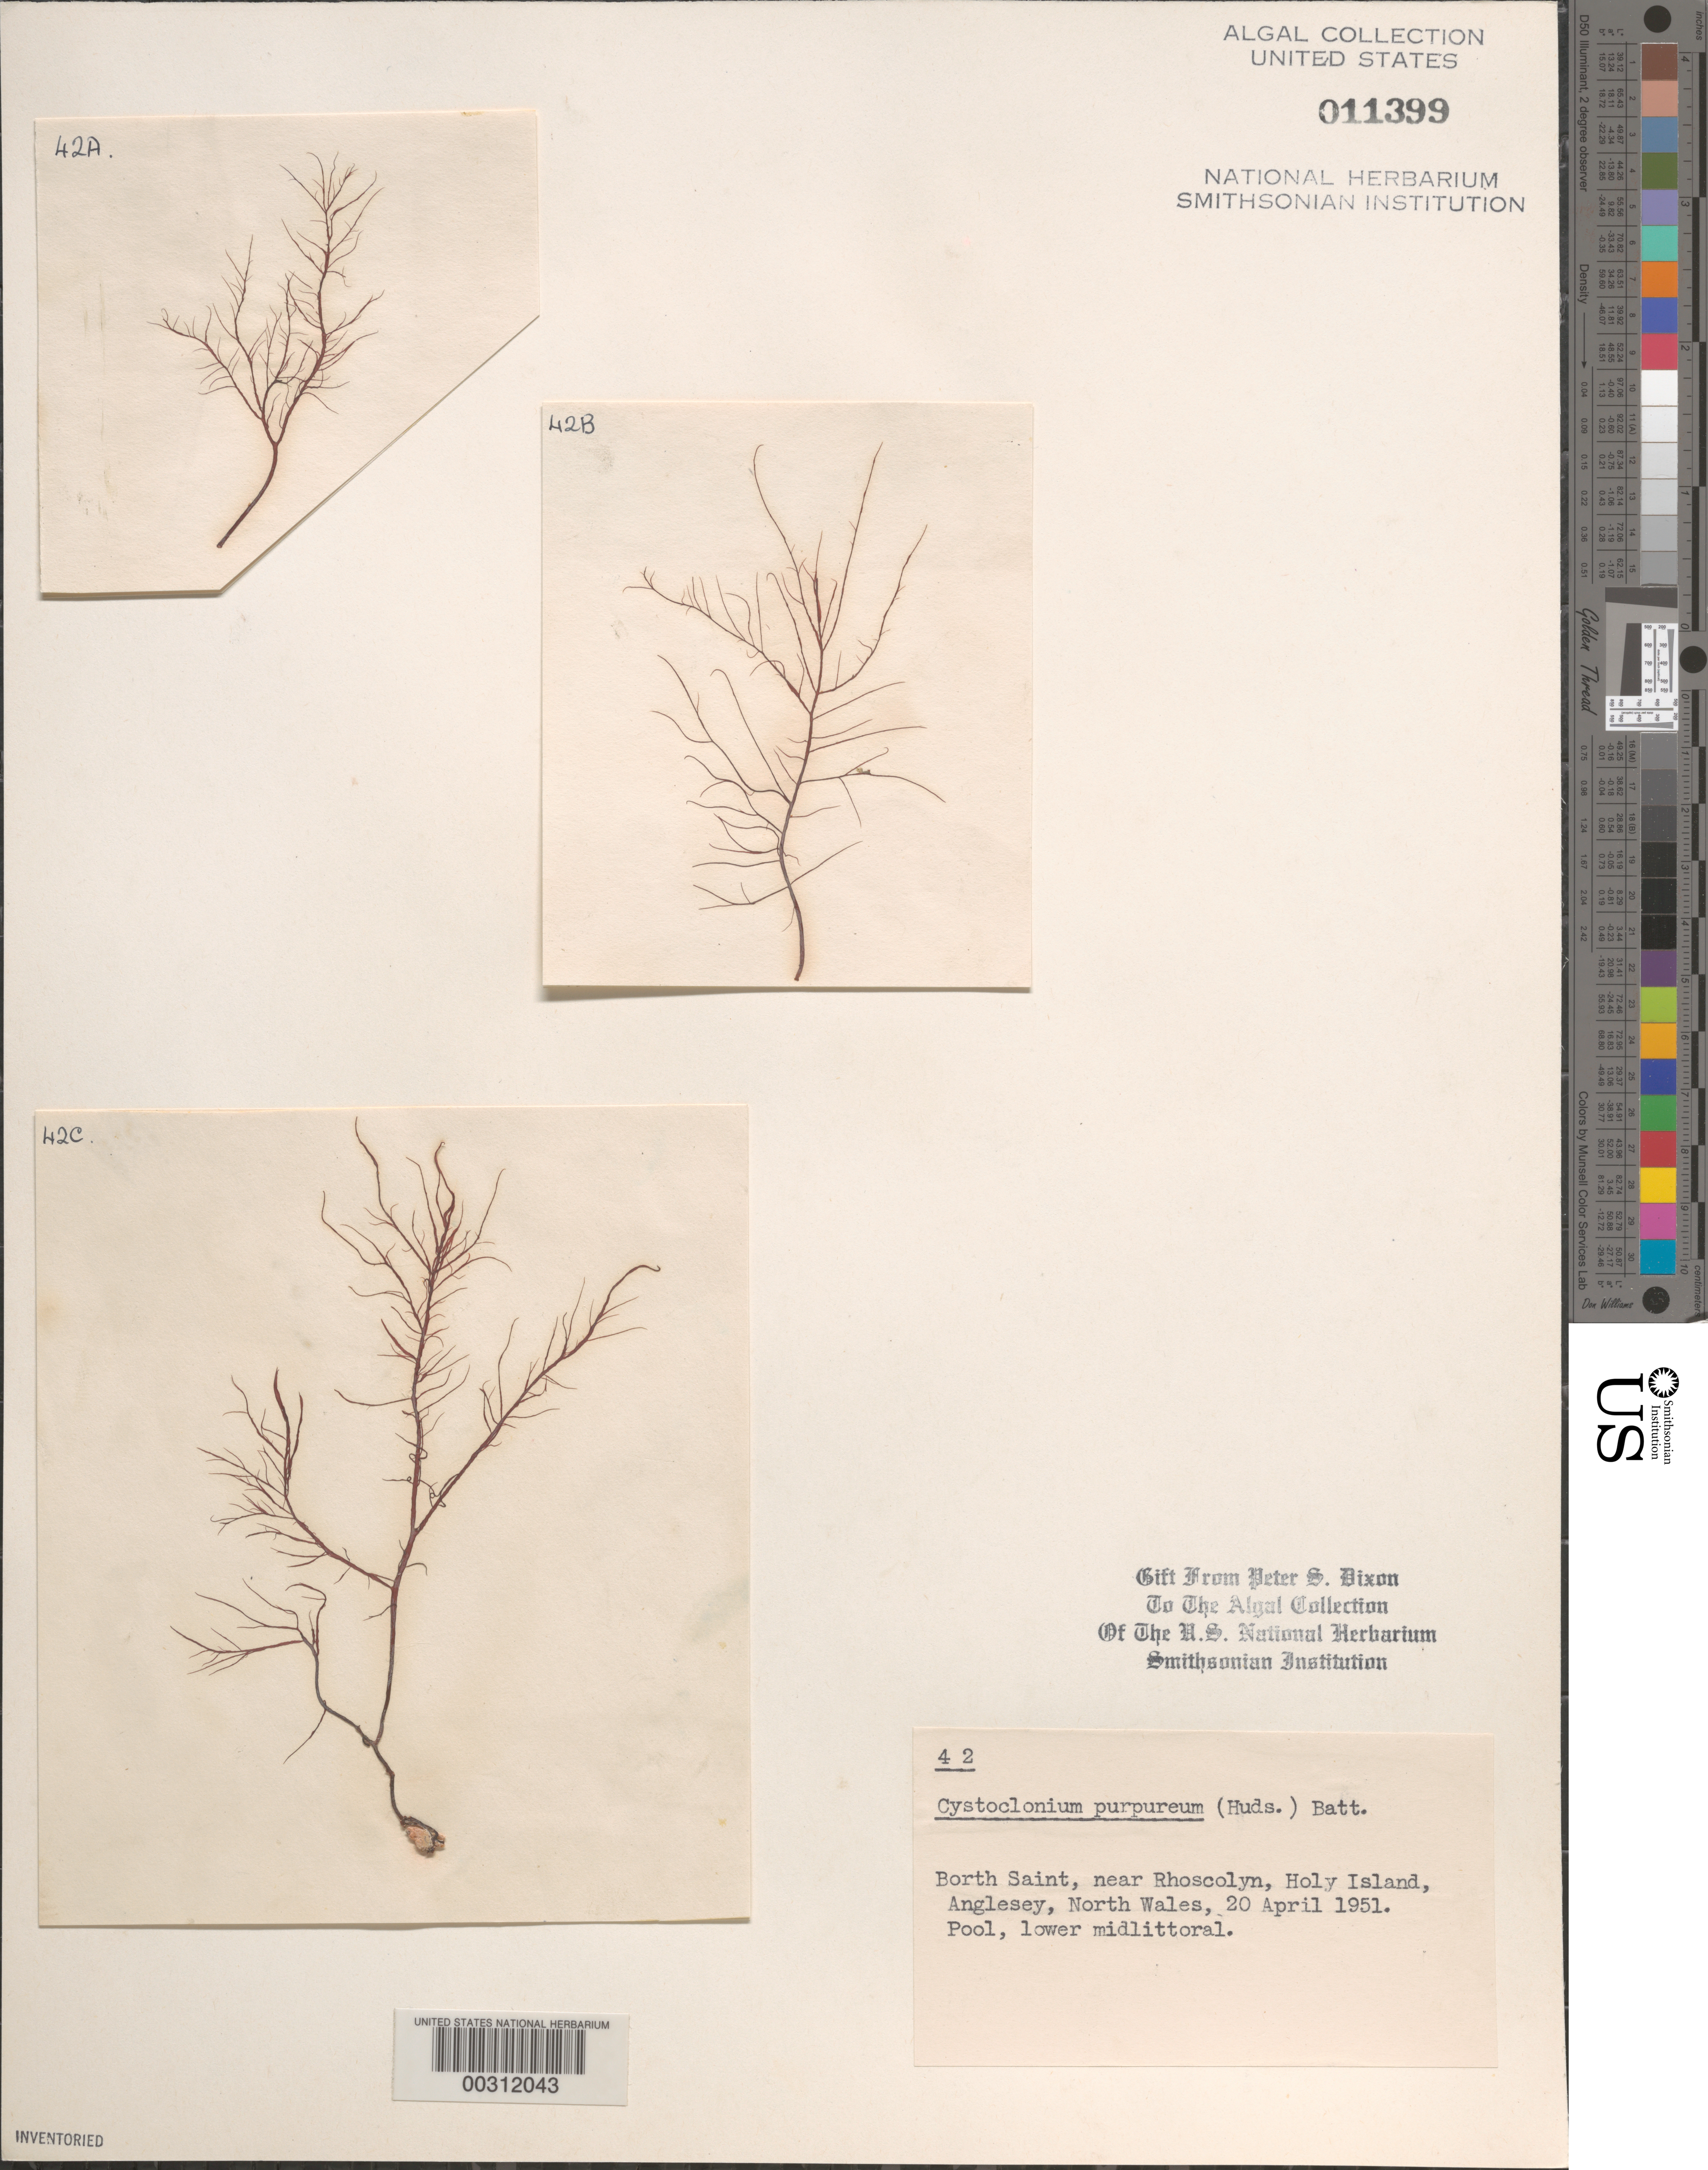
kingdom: Plantae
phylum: Rhodophyta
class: Florideophyceae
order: Gigartinales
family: Cystocloniaceae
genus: Cystoclonium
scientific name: Cystoclonium purpureum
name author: (Huds.) Batters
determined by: Dixon, P. S.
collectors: P. S. Dixon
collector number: PSD 42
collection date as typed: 20 Apr 1951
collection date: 1951-04-20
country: United Kingdom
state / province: Wales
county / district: Gwynedd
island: Anglesey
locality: Borth Saint, Holy Island, near Rhoscolyn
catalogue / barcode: US 11399